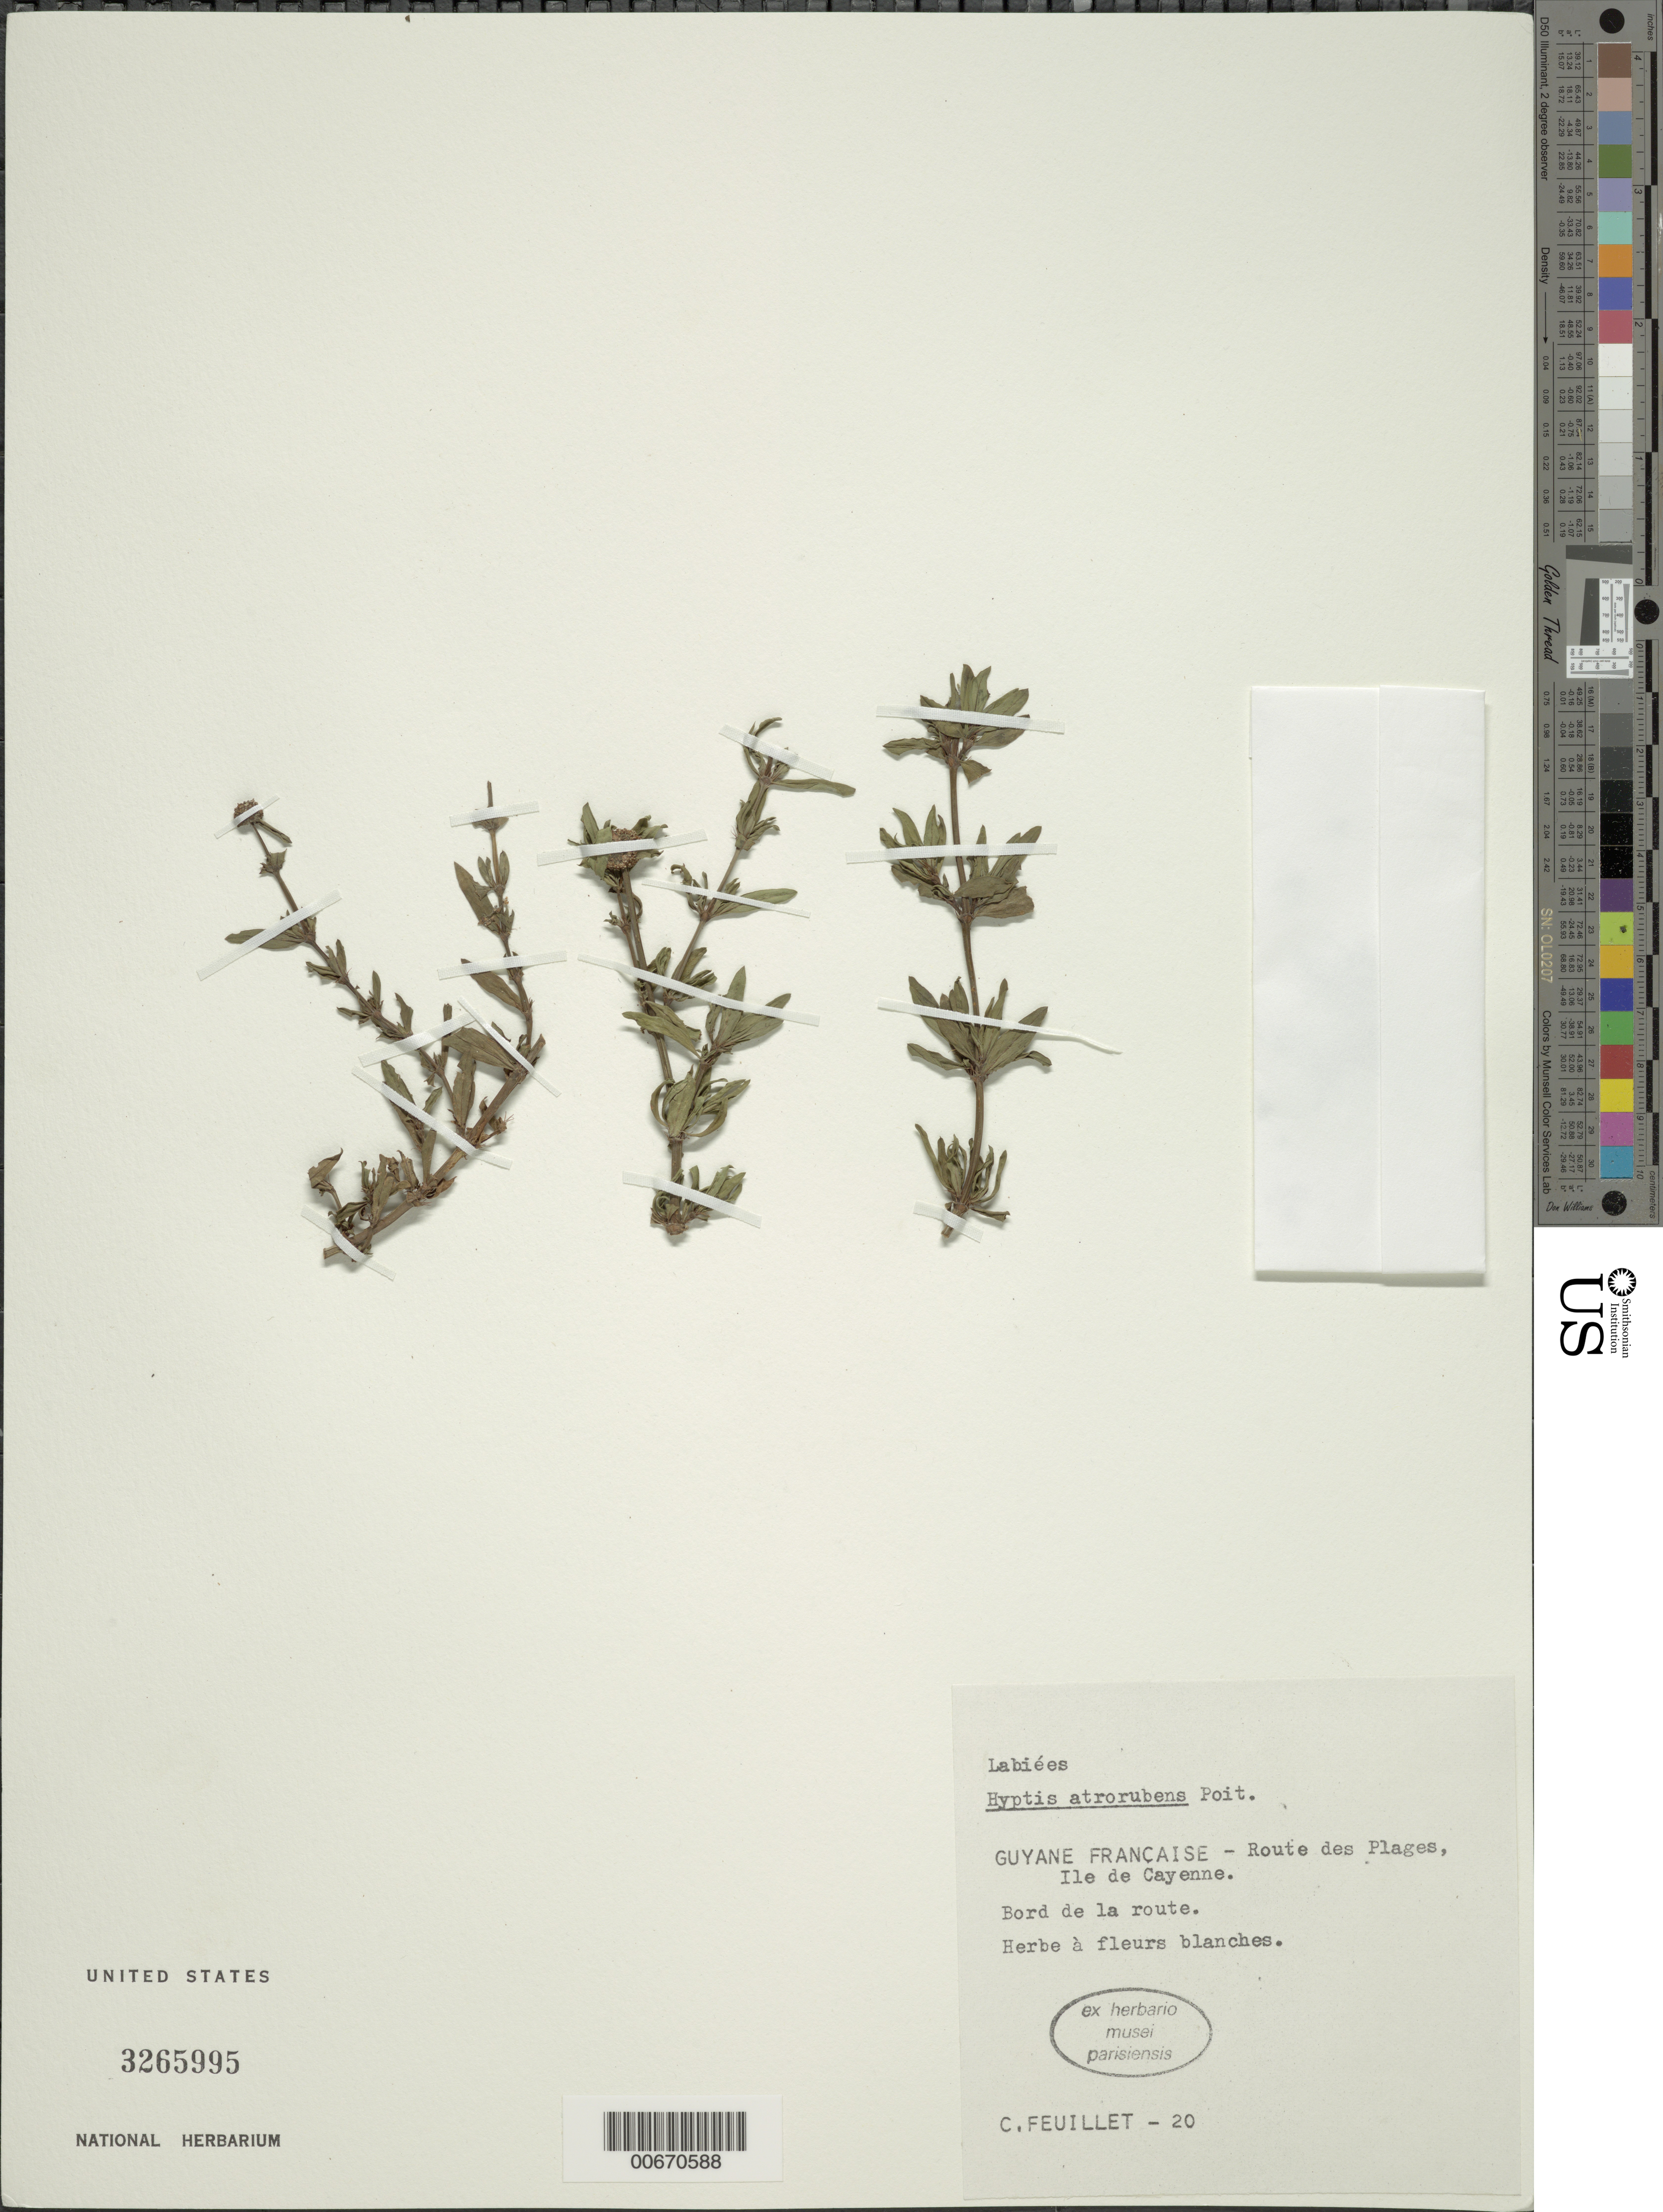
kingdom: Plantae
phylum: Tracheophyta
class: Magnoliopsida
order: Lamiales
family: Lamiaceae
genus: Hyptis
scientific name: Hyptis atrorubens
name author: Poit.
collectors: C. Feuillet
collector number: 20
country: French Guiana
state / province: Cayenne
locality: Route des Plages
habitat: Roadside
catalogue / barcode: US 3265995